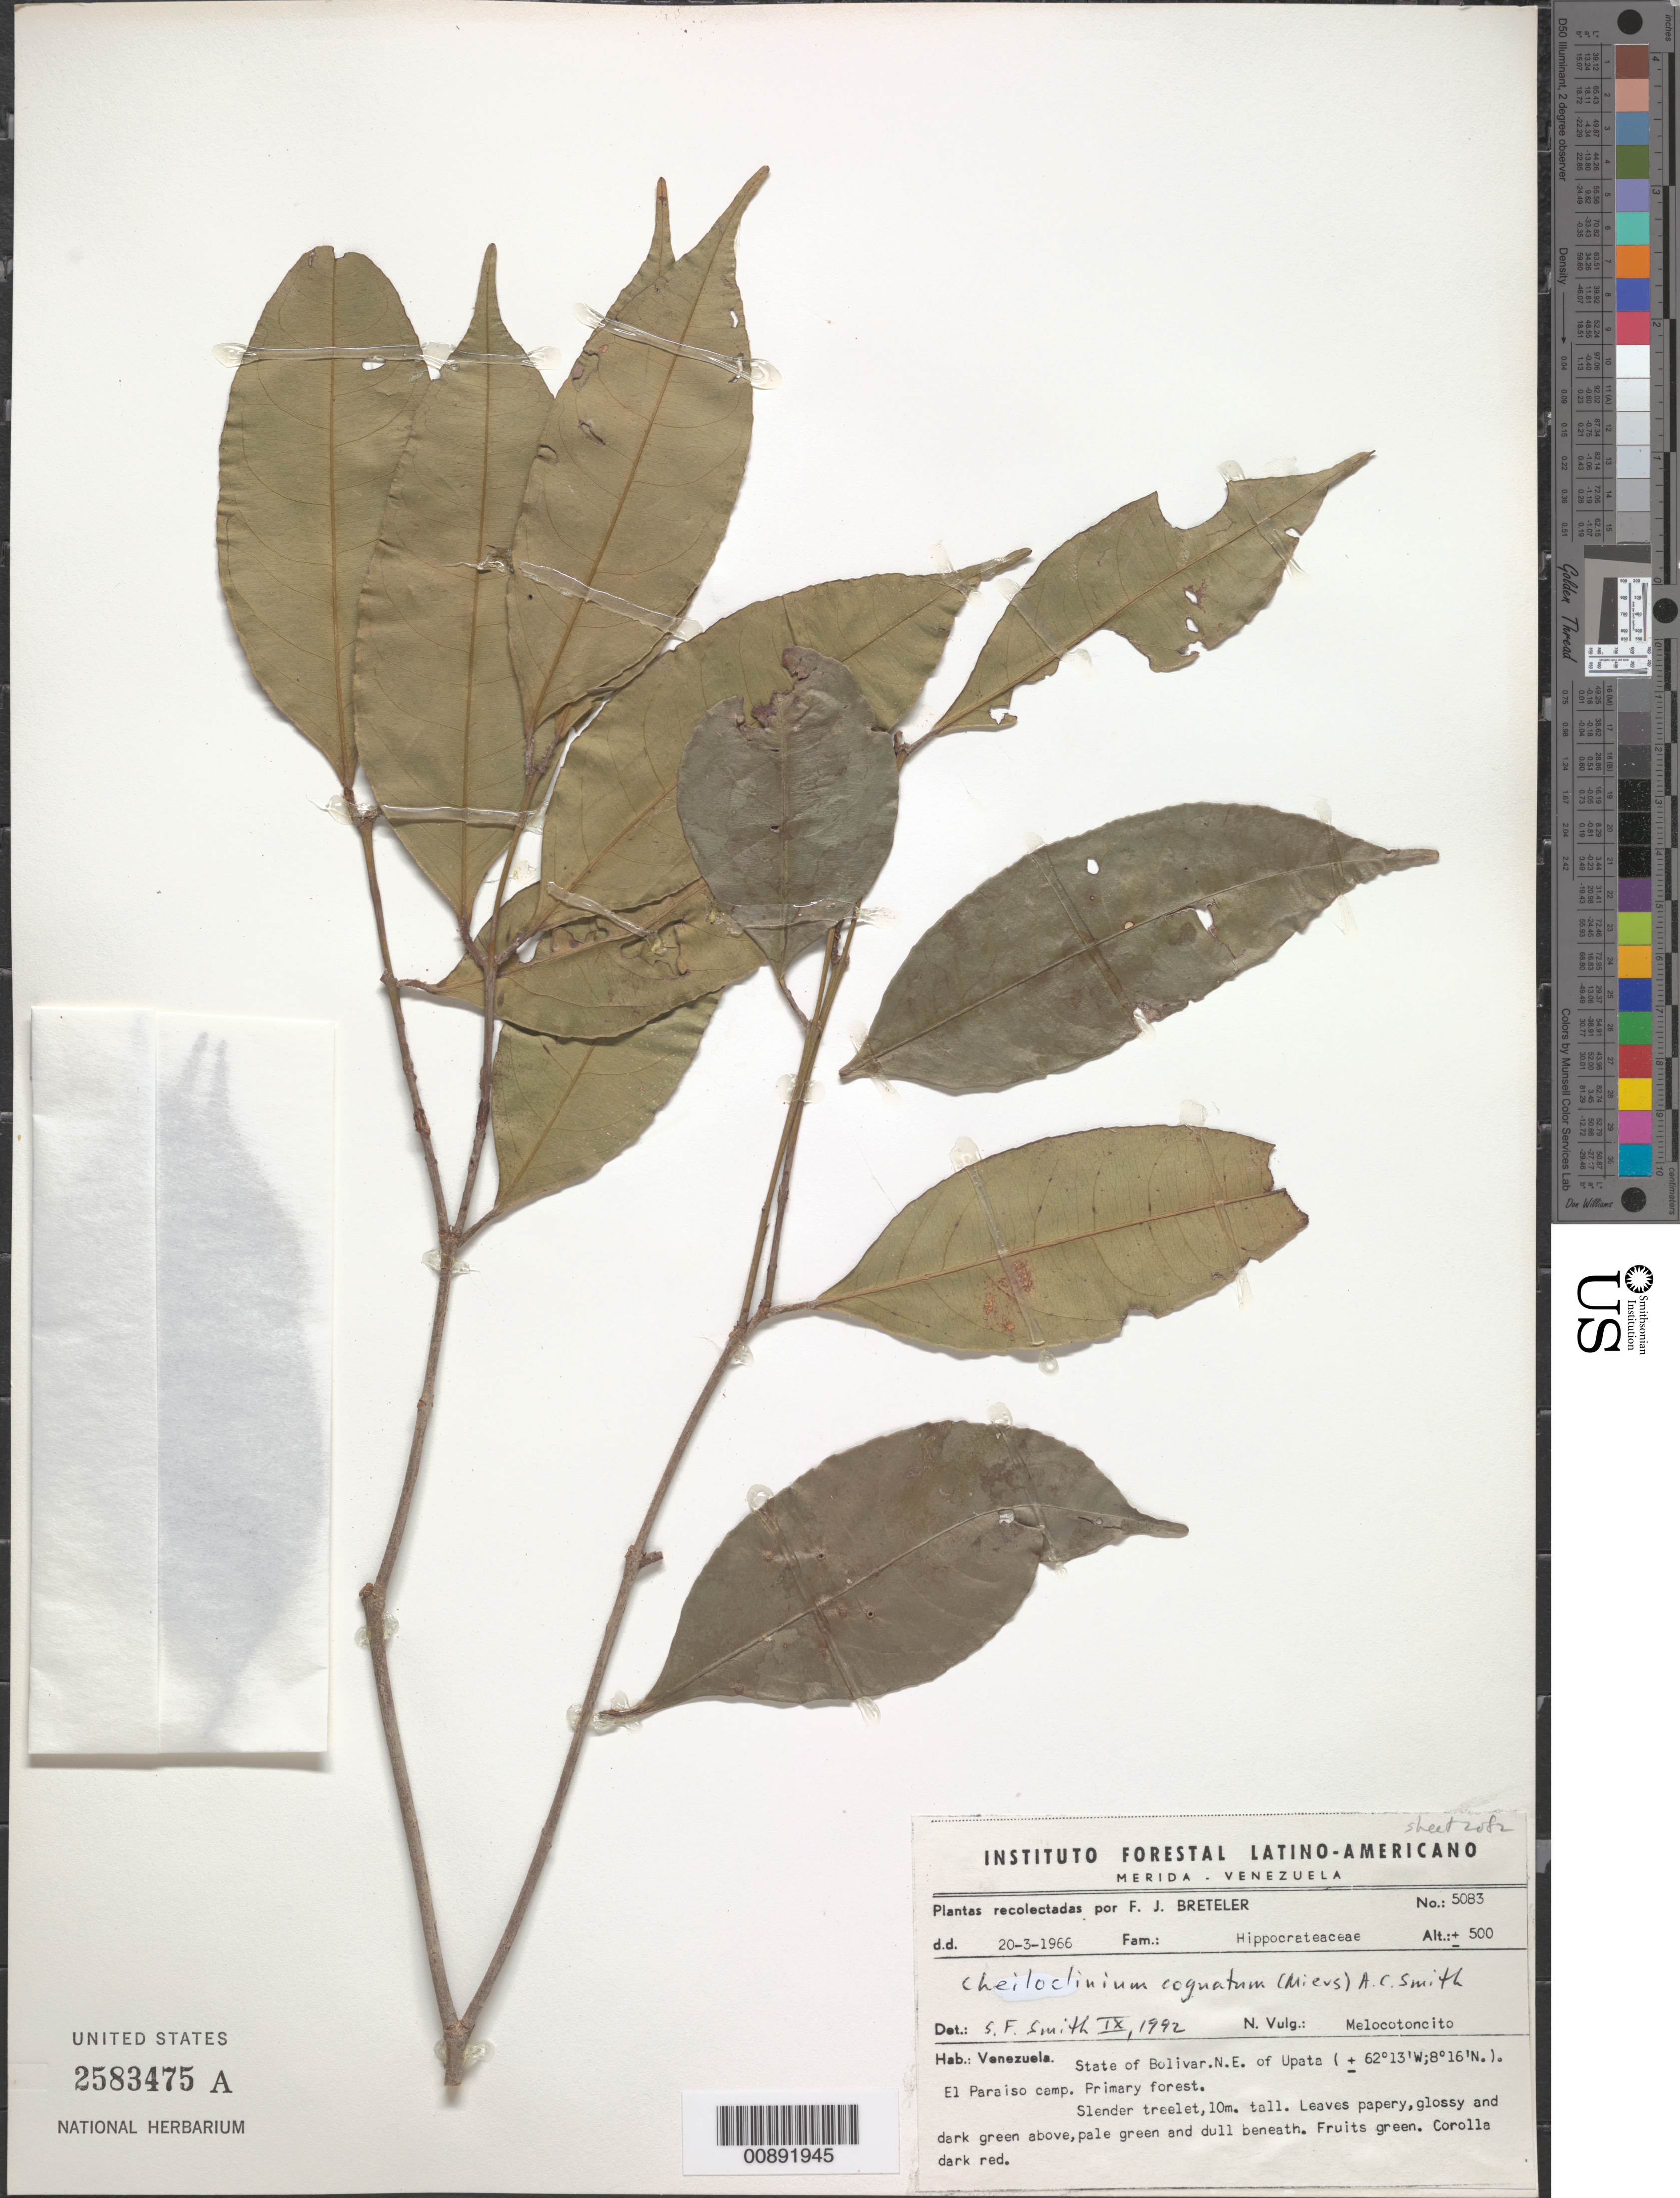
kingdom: Plantae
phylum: Tracheophyta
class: Magnoliopsida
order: Celastrales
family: Celastraceae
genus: Cheiloclinium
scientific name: Cheiloclinium cognatum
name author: (Miers) A.C. Sm.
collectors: F. J. Breteler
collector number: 5083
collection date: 1966-03-20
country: Venezuela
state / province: Bolivar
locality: N.E. of Upata. El Paraiso camp.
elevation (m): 500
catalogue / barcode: US 2583475A